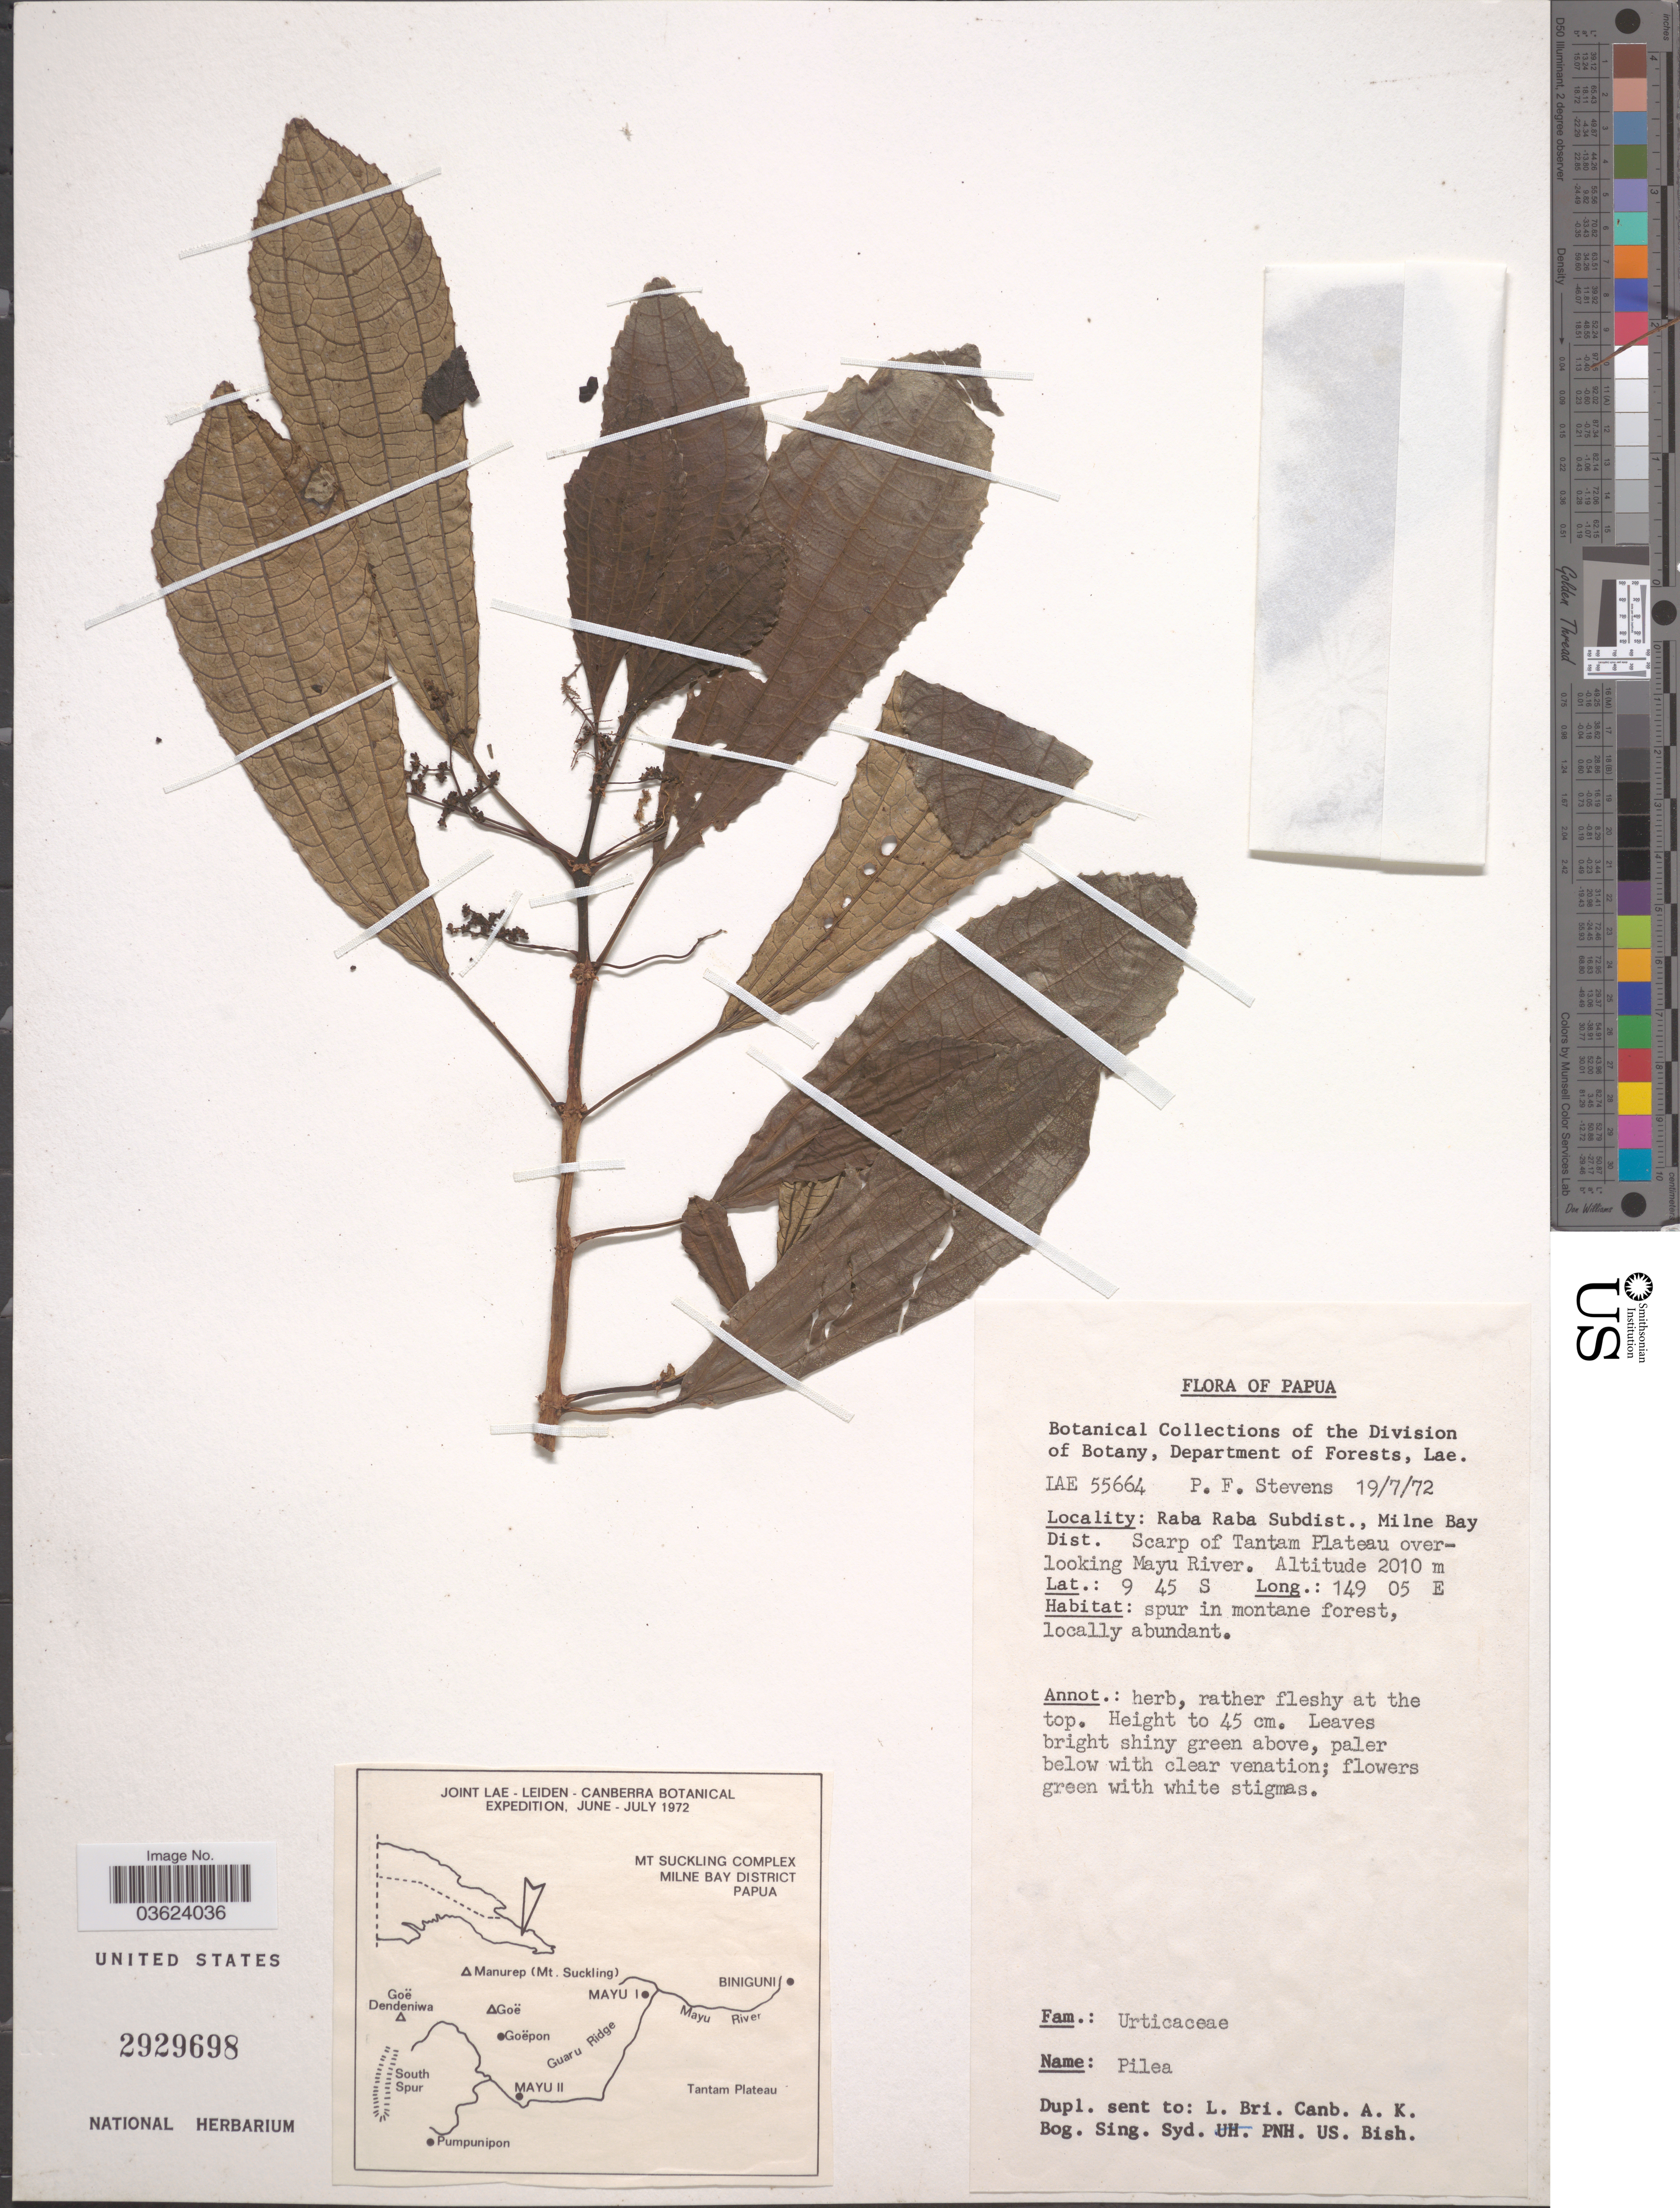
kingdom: Plantae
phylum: Tracheophyta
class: Magnoliopsida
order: Rosales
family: Urticaceae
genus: Pilea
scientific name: Pilea sp.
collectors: P. F. Stevens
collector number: LAE55664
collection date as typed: Transcribed d/m/y: 19/7/72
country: Papua New Guinea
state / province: Milne Bay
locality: Raba Raba Subdist., Milne Bay Dist. Scarp of Tantam Plateau overlooking Mayu River.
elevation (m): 2010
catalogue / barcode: US 2929698